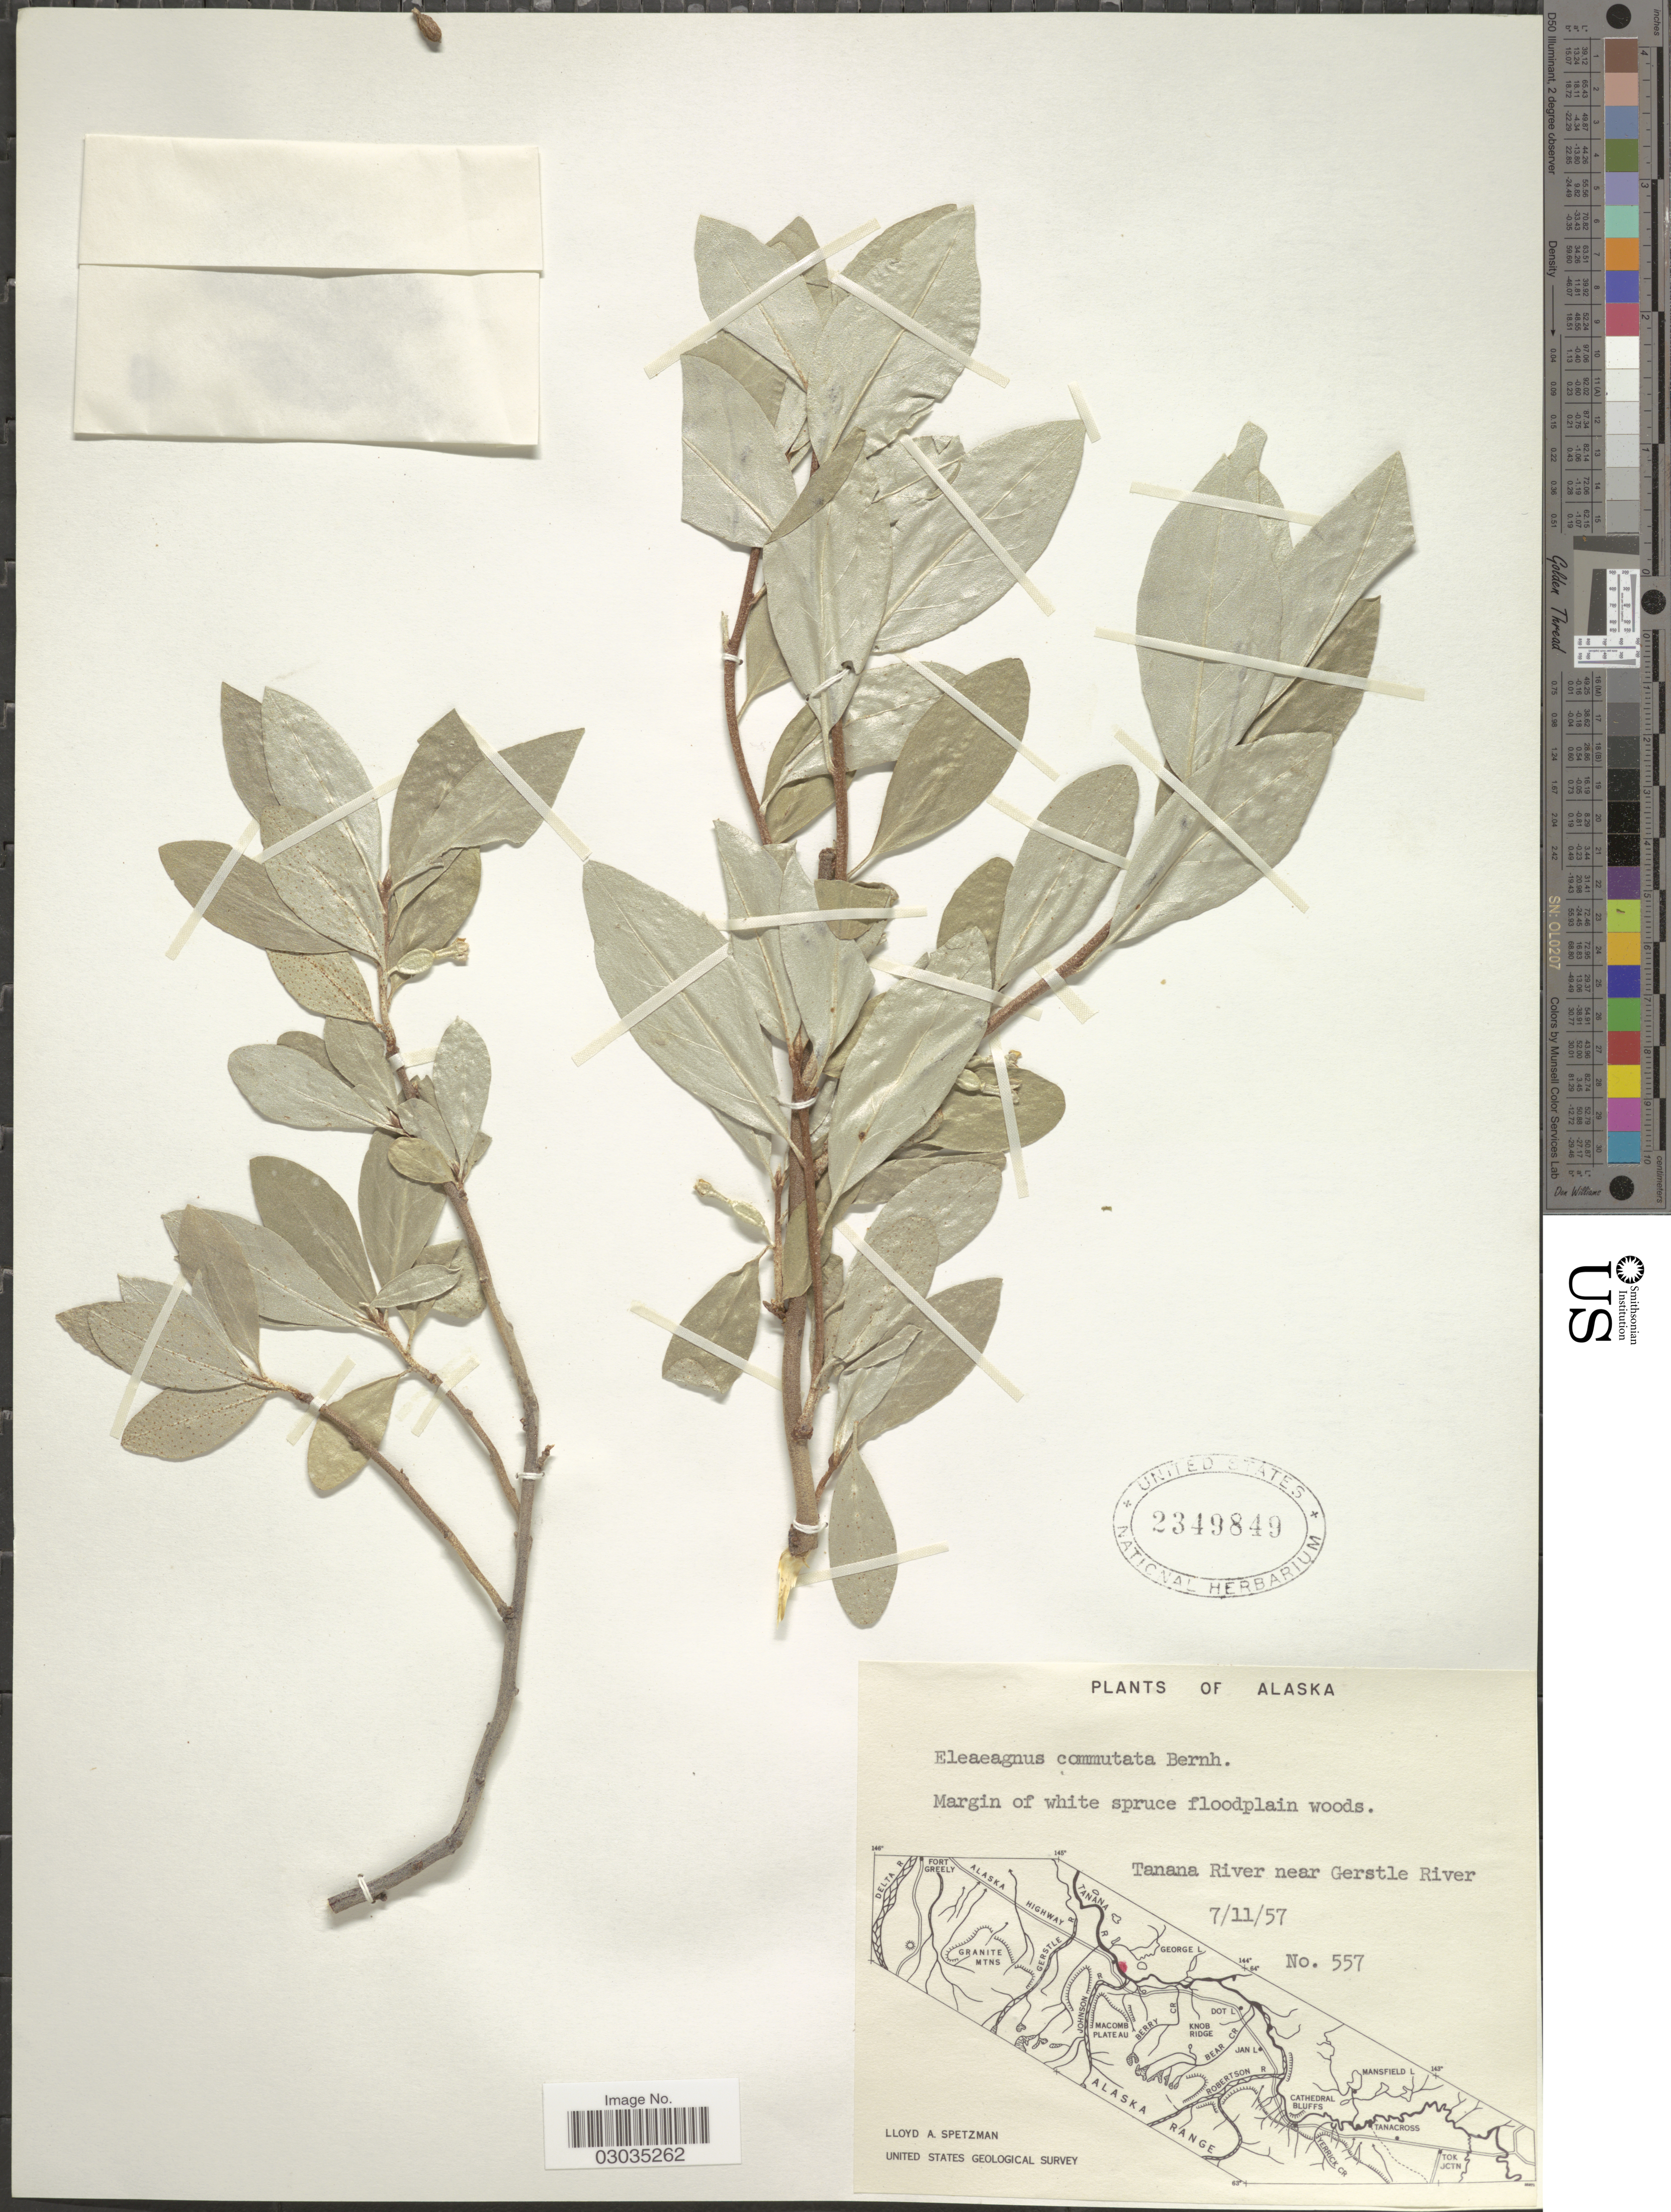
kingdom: Plantae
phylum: Tracheophyta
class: Magnoliopsida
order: Rosales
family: Elaeagnaceae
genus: Elaeagnus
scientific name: Elaeagnus commutata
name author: Bernh. ex Rydb.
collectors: L. Spetzman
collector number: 557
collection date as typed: Transcribed d/m/y: 11/7/57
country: United States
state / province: Alaska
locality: Tanana River near Gerstle River.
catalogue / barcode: US 2349849